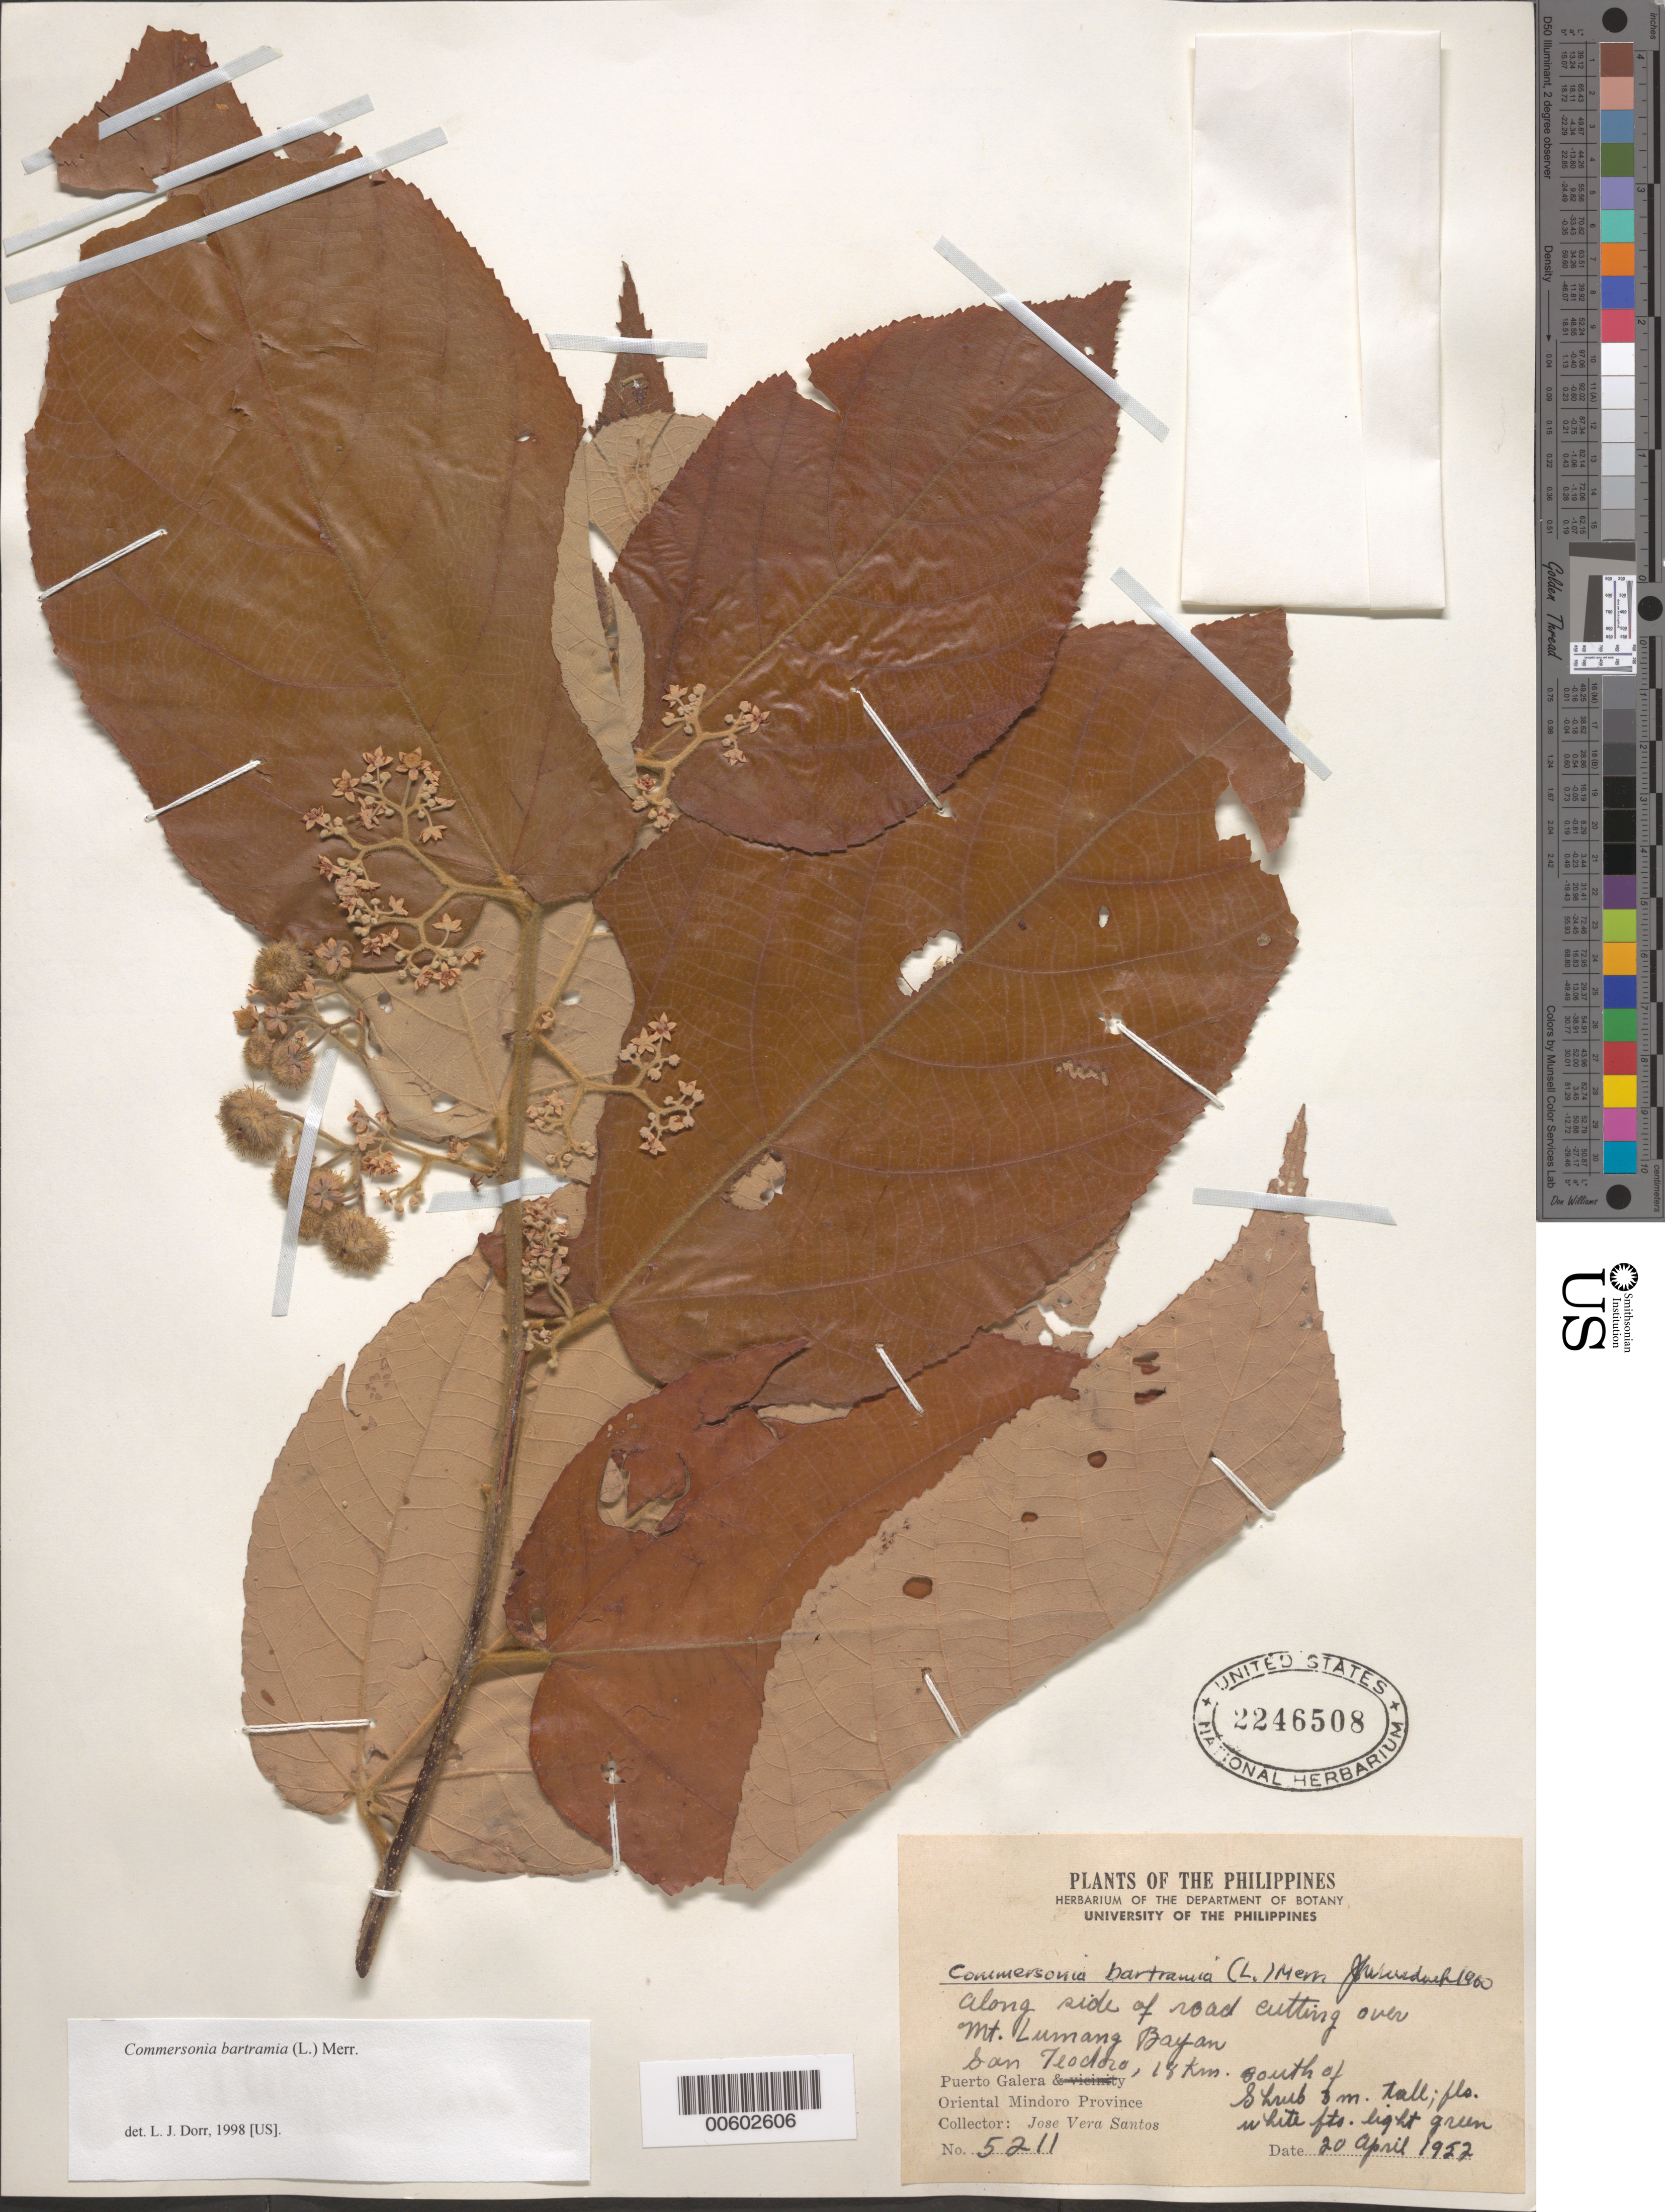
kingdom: Plantae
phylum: Tracheophyta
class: Magnoliopsida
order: Malvales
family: Malvaceae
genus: Commersonia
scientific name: Commersonia bartramia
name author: (L.) Merr.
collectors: J. V. Santos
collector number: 5211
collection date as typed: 20 Apr 1952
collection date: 1952-04-20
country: Philippines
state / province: Mimaropa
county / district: Mindoro Oriental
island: Mindoro ?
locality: Mt. Lumang Bayan San Teochoro [Teodoro?], 18 km S of Puerto Galera.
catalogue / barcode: US 2246508